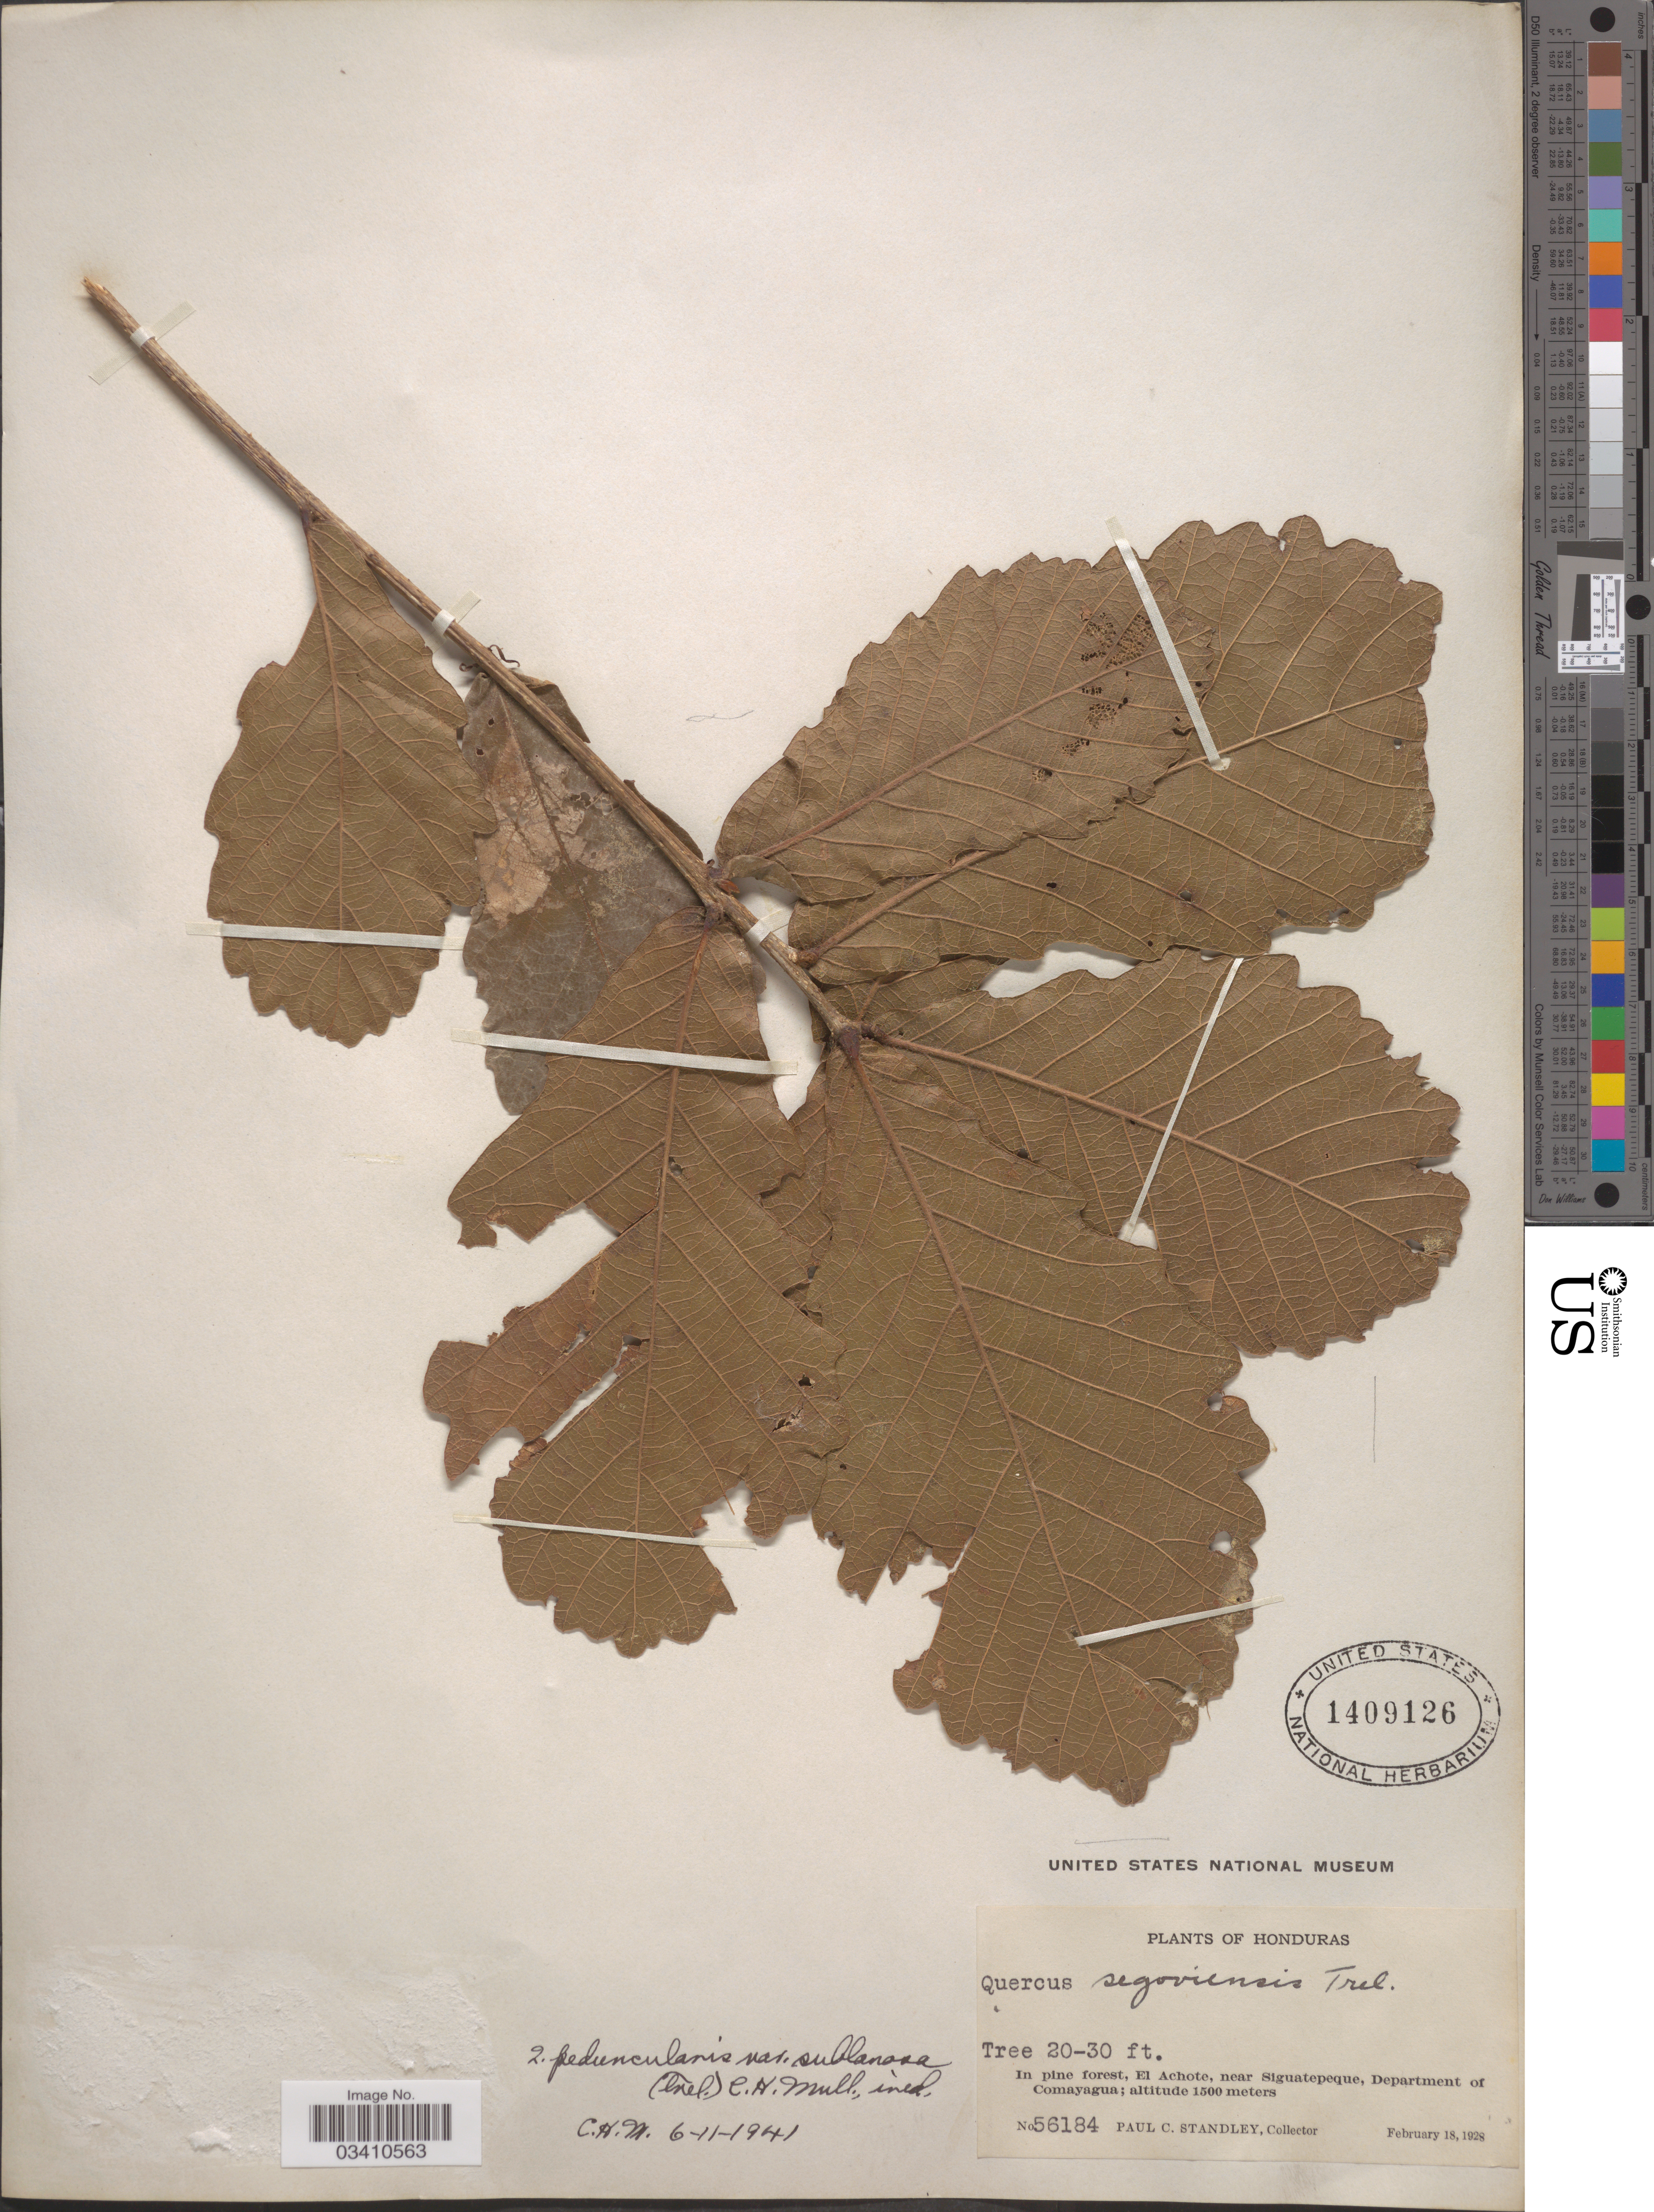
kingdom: Plantae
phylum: Tracheophyta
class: Magnoliopsida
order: Fagales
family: Fagaceae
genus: Quercus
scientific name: Quercus peduncularis var. sublanosa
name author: (Trel.) C.H. Müll.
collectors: P. C. Standley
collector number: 56184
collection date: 1928-02-18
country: Honduras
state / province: Comayagua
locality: El Achote, near Siguatepeque, Department of Comayagua.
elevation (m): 1500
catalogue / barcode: US 1409126